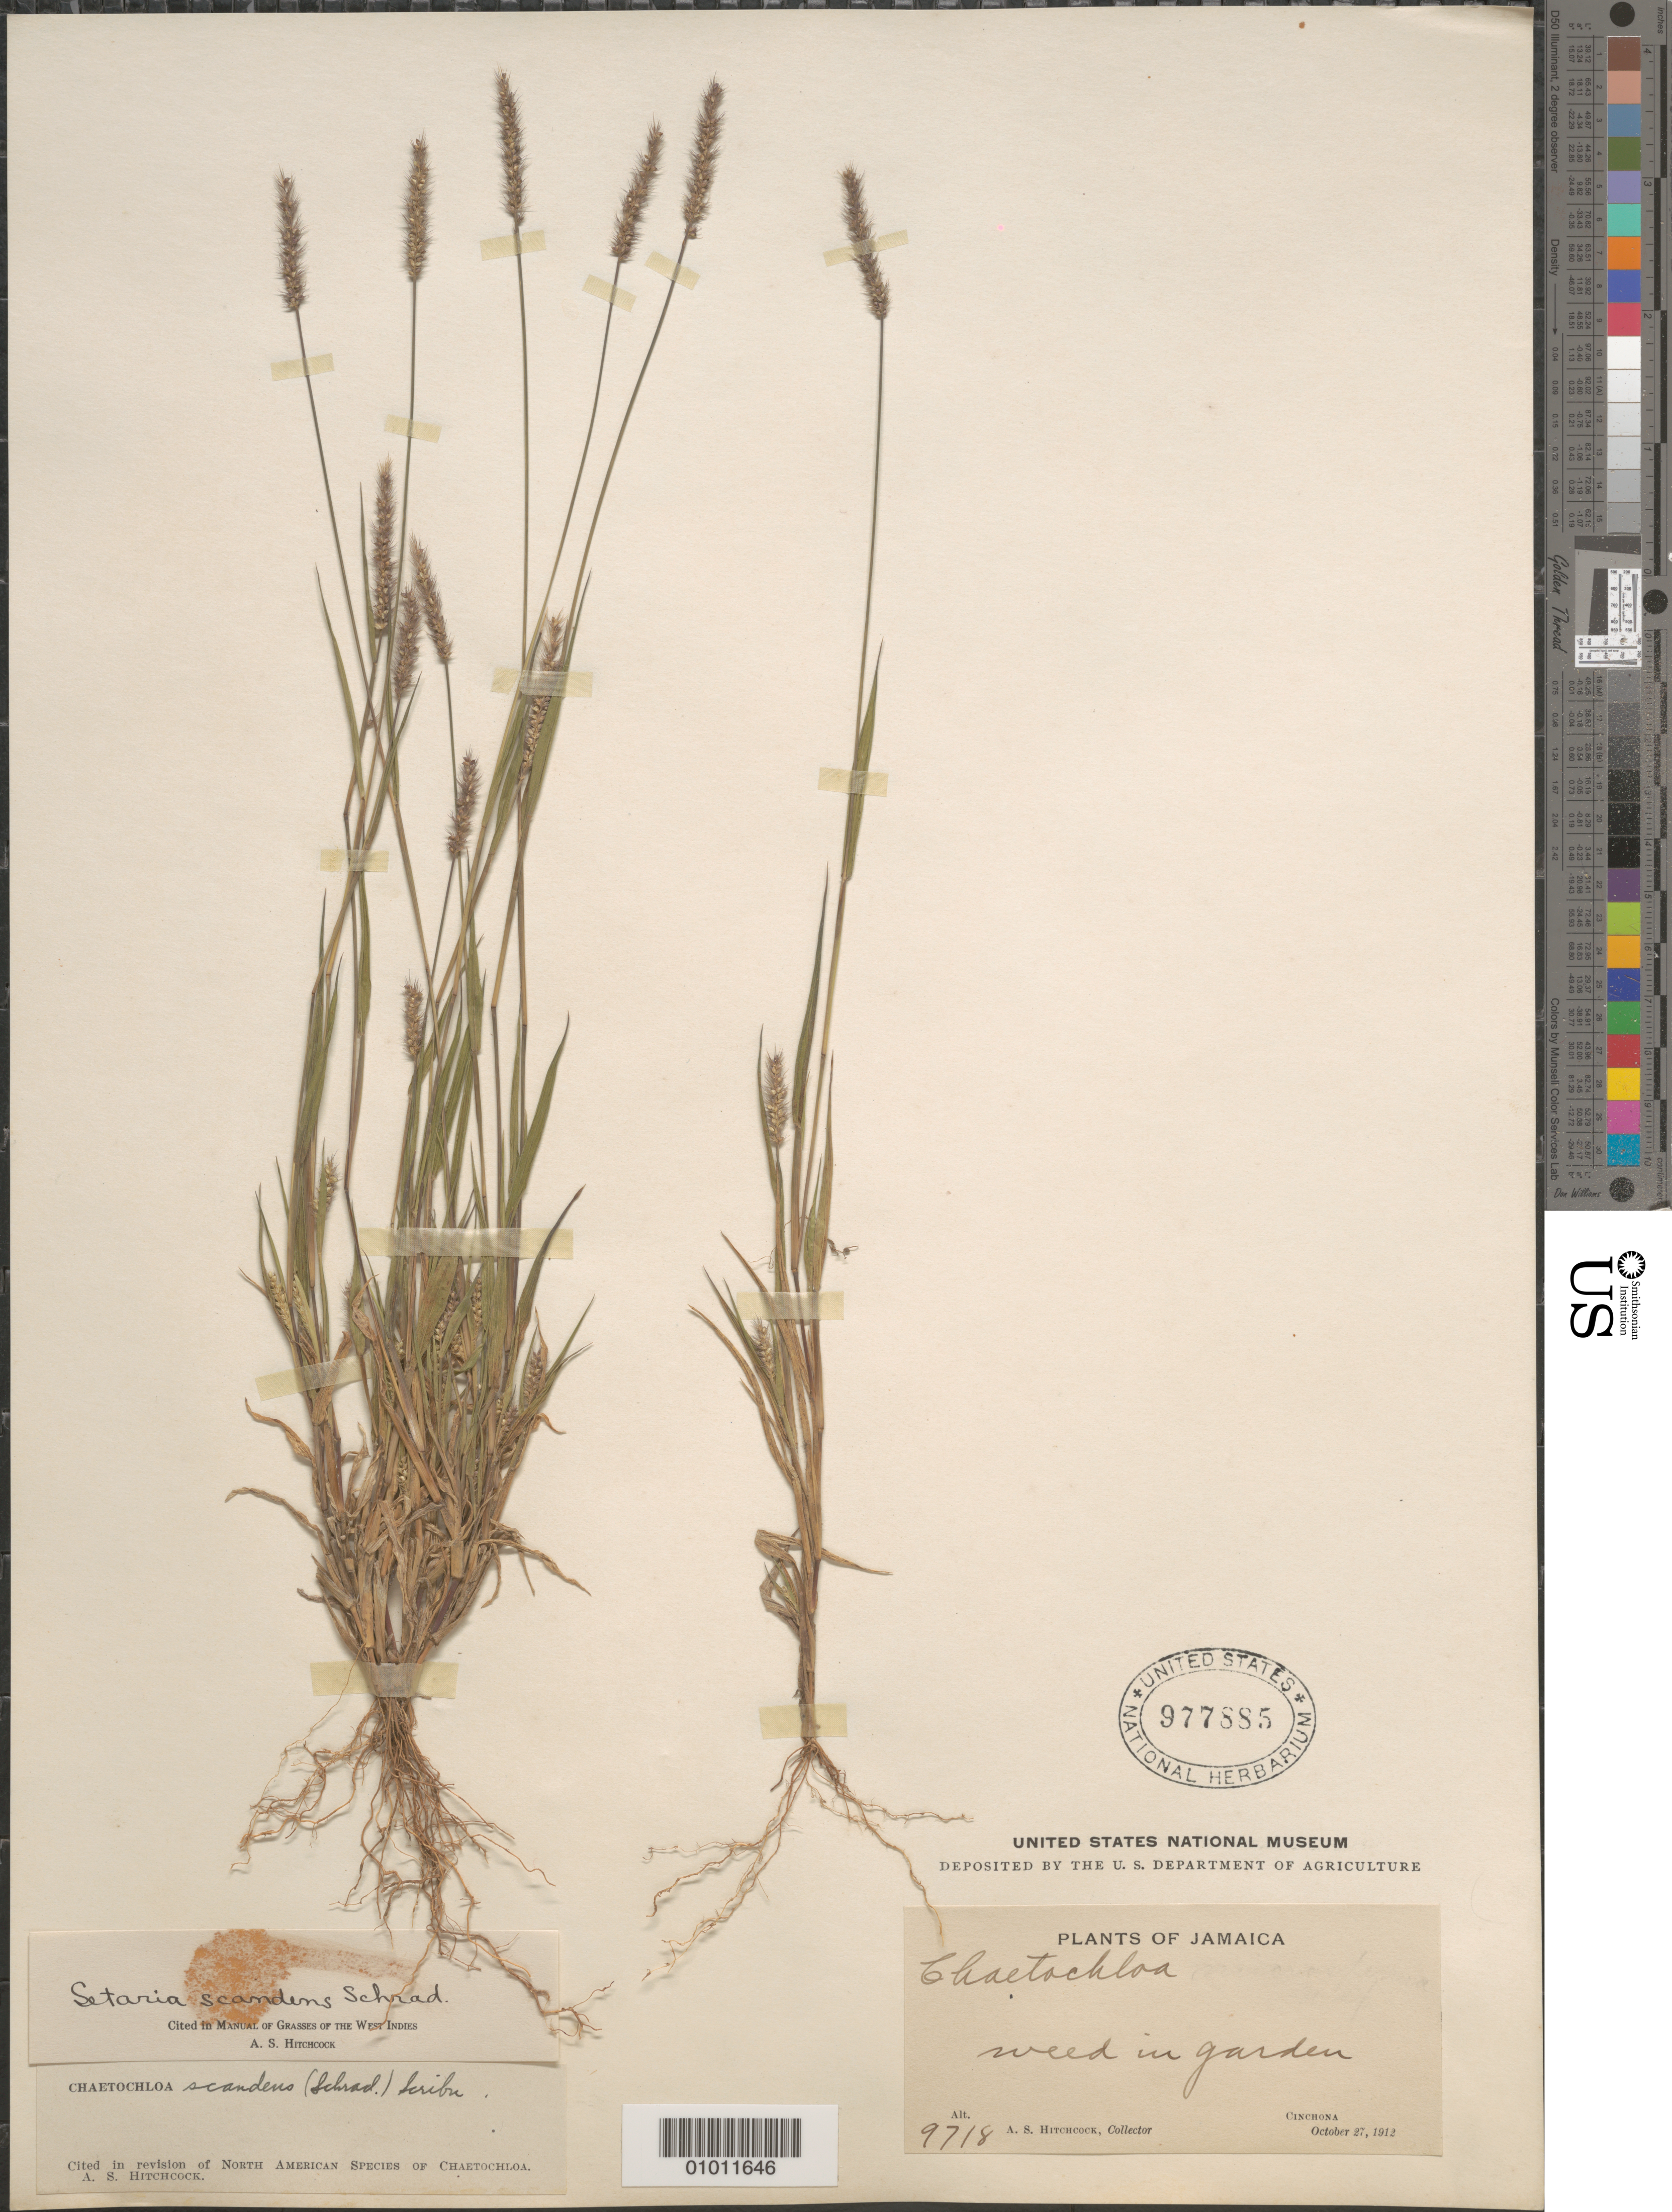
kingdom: Plantae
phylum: Tracheophyta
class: Liliopsida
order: Poales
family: Poaceae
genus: Setaria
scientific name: Setaria scandens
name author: Schrad.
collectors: A. S. Hitchcock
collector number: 9718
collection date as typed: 27 Oct 1912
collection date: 1912-10-27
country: Jamaica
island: Jamaica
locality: Cinchona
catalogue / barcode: US 977885